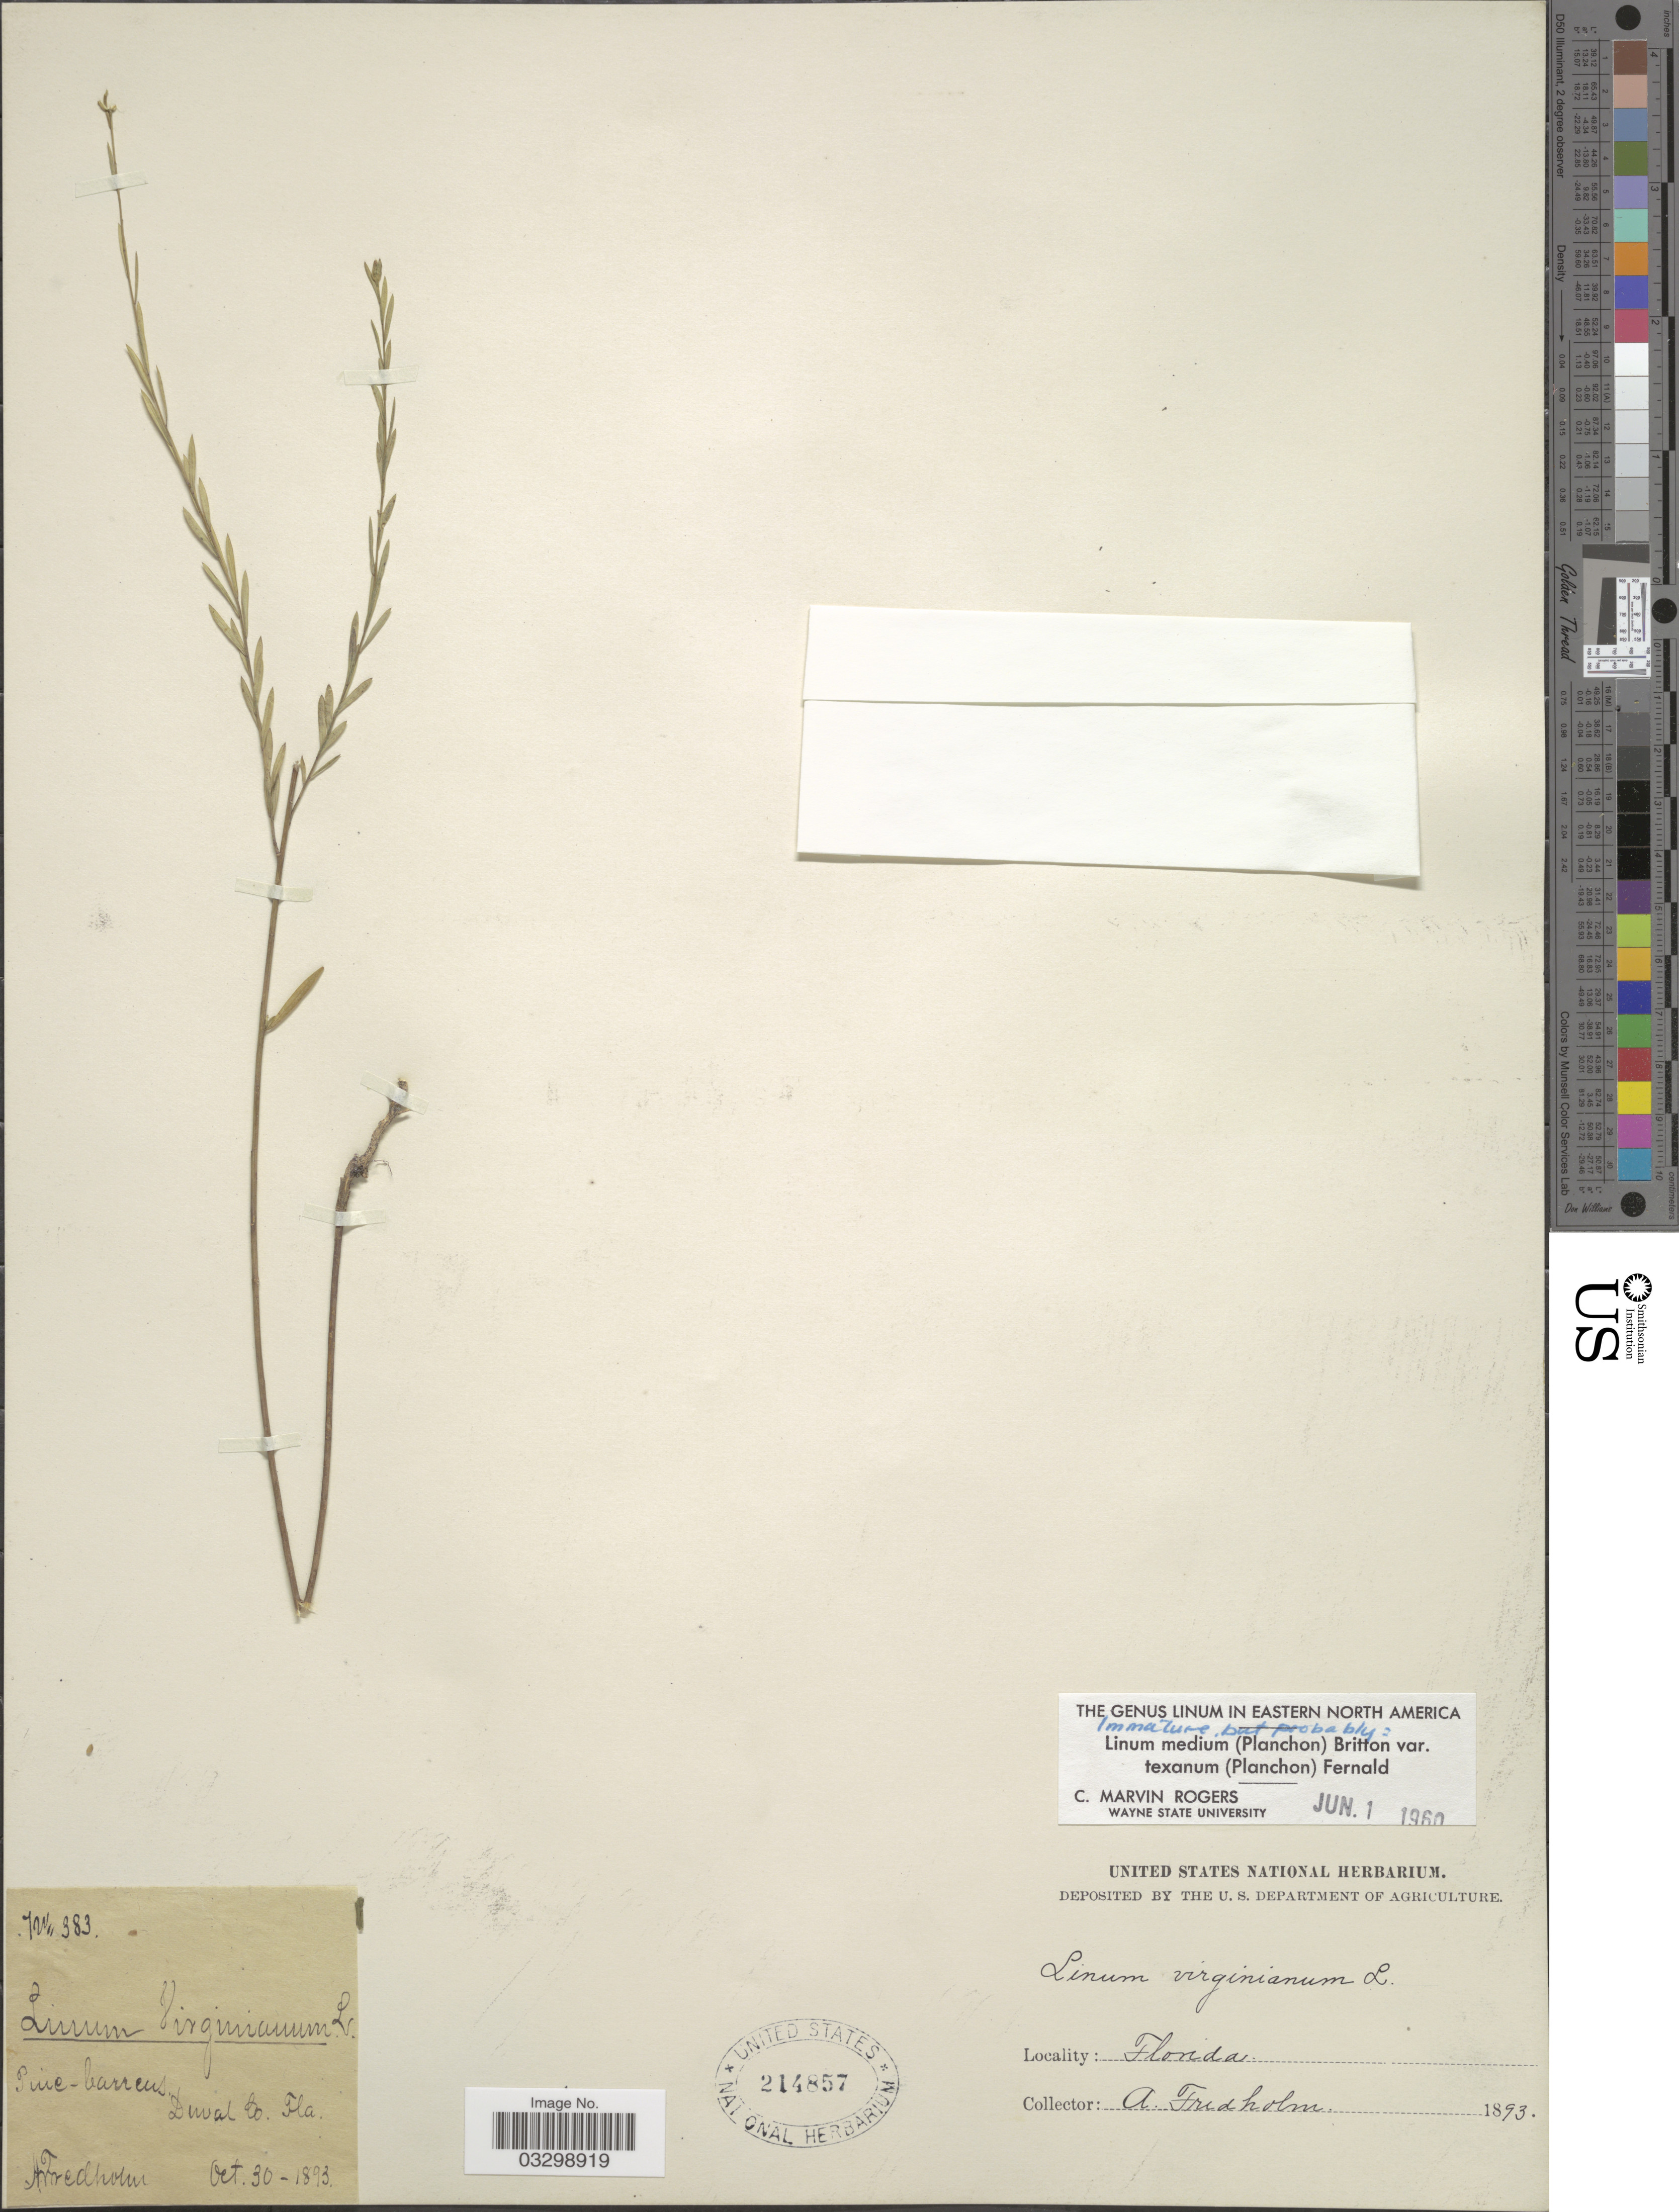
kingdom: Plantae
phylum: Tracheophyta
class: Magnoliopsida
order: Malpighiales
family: Linaceae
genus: Linum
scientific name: Linum medium var. texanum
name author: (Planch.) Fernald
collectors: A. Fredholm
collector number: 383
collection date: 1893-10-30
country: United States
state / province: Florida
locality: Duval Co.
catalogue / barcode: US 214857